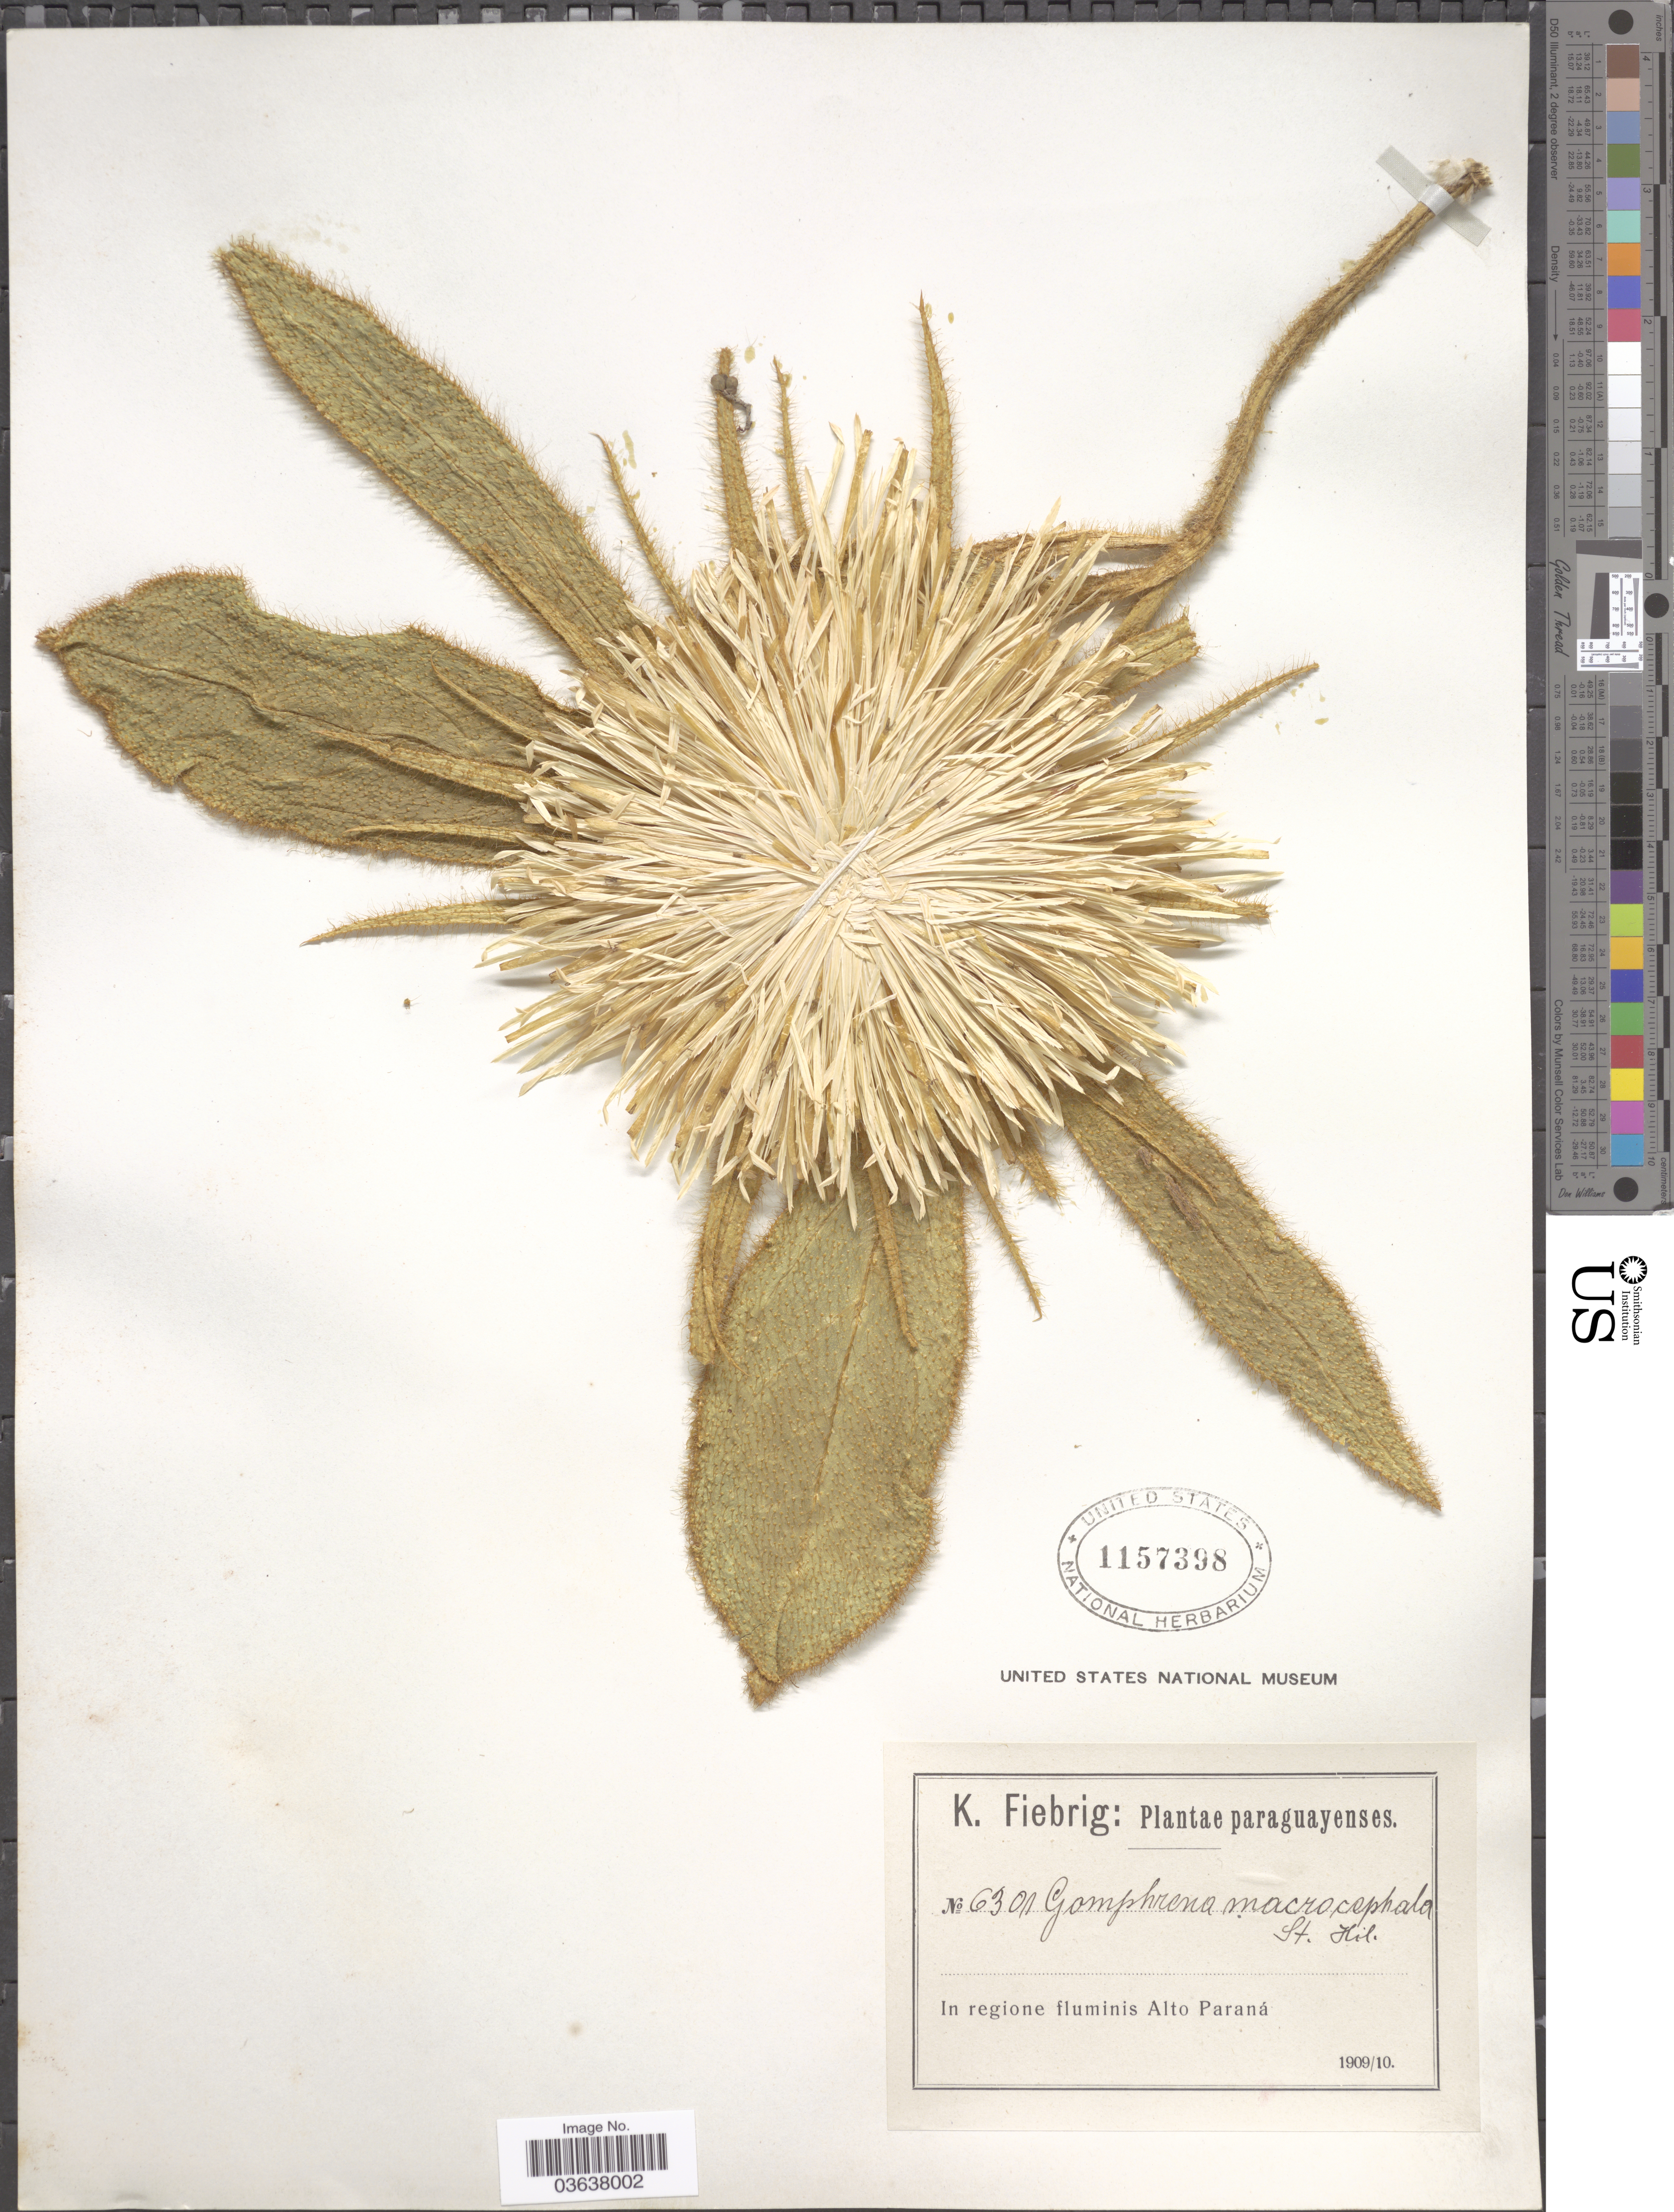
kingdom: Plantae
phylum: Tracheophyta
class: Magnoliopsida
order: Caryophyllales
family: Amaranthaceae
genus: Gomphrena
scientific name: Gomphrena macrocephala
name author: A. St.-Hil.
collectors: K. Fiebrig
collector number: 6301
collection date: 1909/1910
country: Paraguay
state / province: Alto Parana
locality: In regione fluminis Alto Paraná.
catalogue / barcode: US 1157398